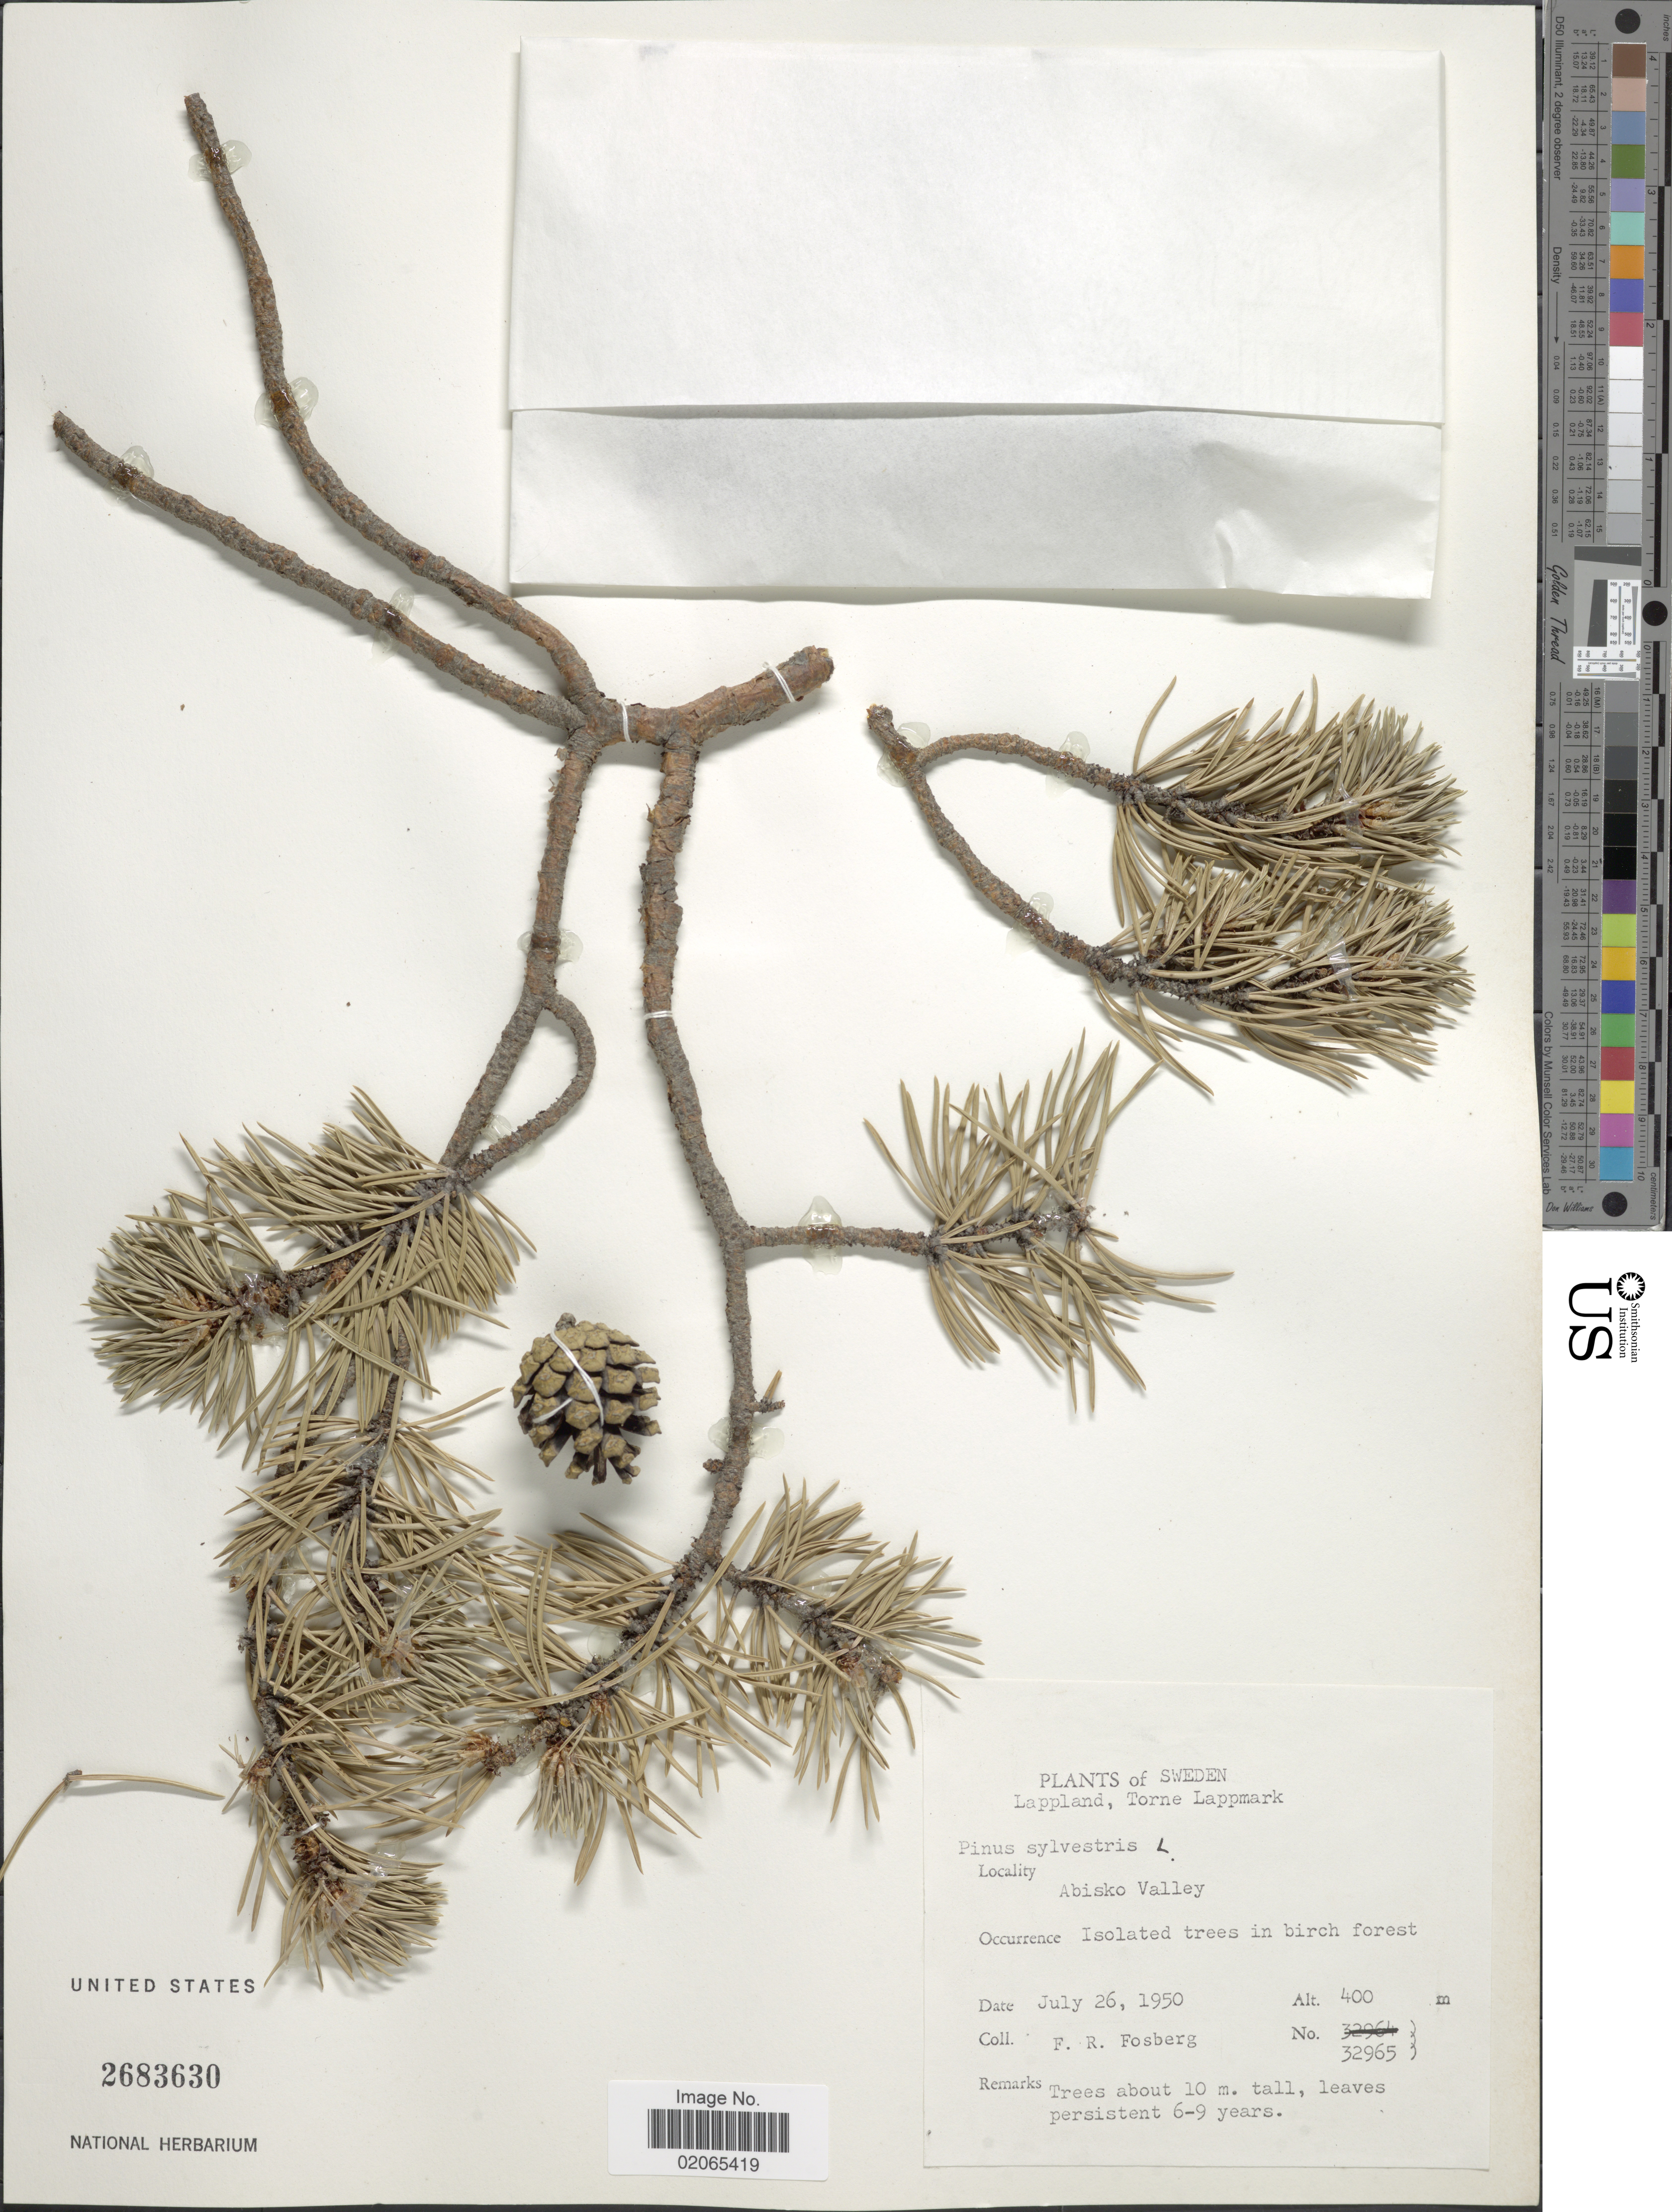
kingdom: Plantae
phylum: Tracheophyta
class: Pinopsida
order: Pinales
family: Pinaceae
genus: Pinus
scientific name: Pinus sylvestris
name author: L.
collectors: F. R. Fosberg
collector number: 32965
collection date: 1950-07-26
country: Finland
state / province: Lappi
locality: Torne Lappmark, Abisko Valley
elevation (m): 400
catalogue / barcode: US 2683630